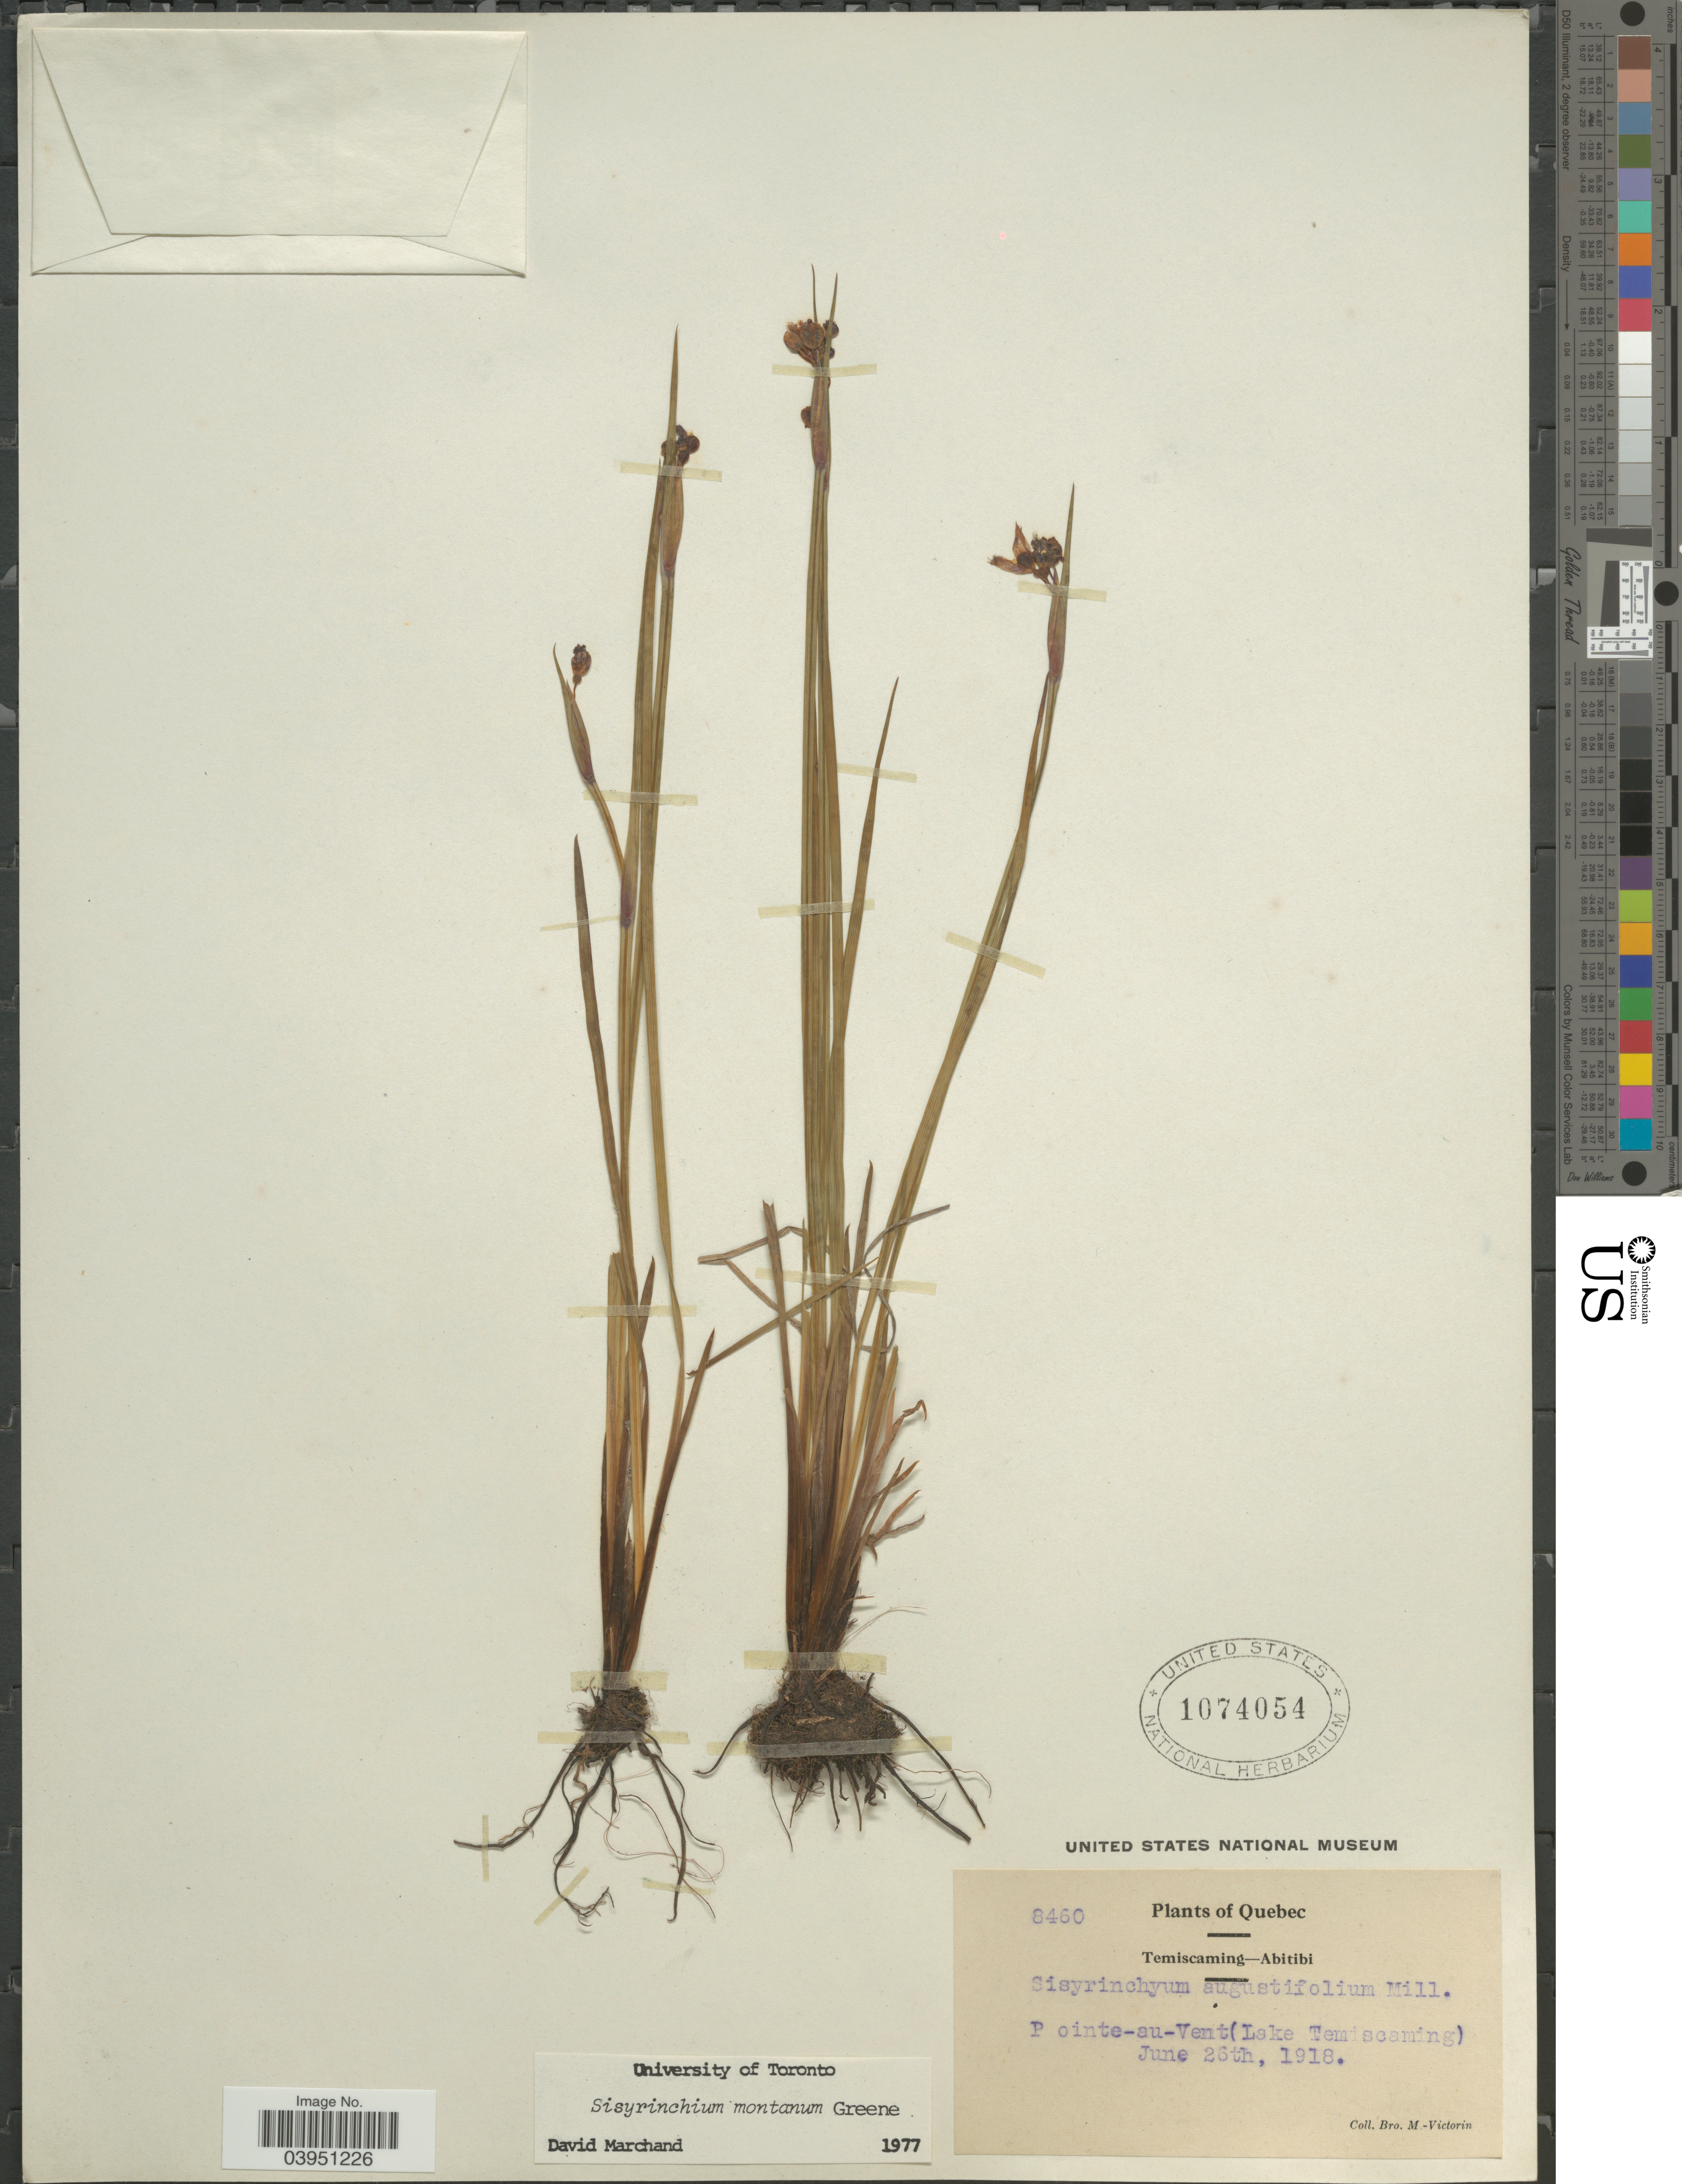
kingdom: Plantae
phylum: Tracheophyta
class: Liliopsida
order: Asparagales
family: Iridaceae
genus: Sisyrinchium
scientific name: Sisyrinchium montanum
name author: Greene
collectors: Fr. Marie-Victorin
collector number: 8460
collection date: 1918-06-26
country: Canada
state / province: Quebec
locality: Temiscaming-Abitibi [unsure placement] Pointe-au-Vent (Lake Temiscaming).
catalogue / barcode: US 1074054